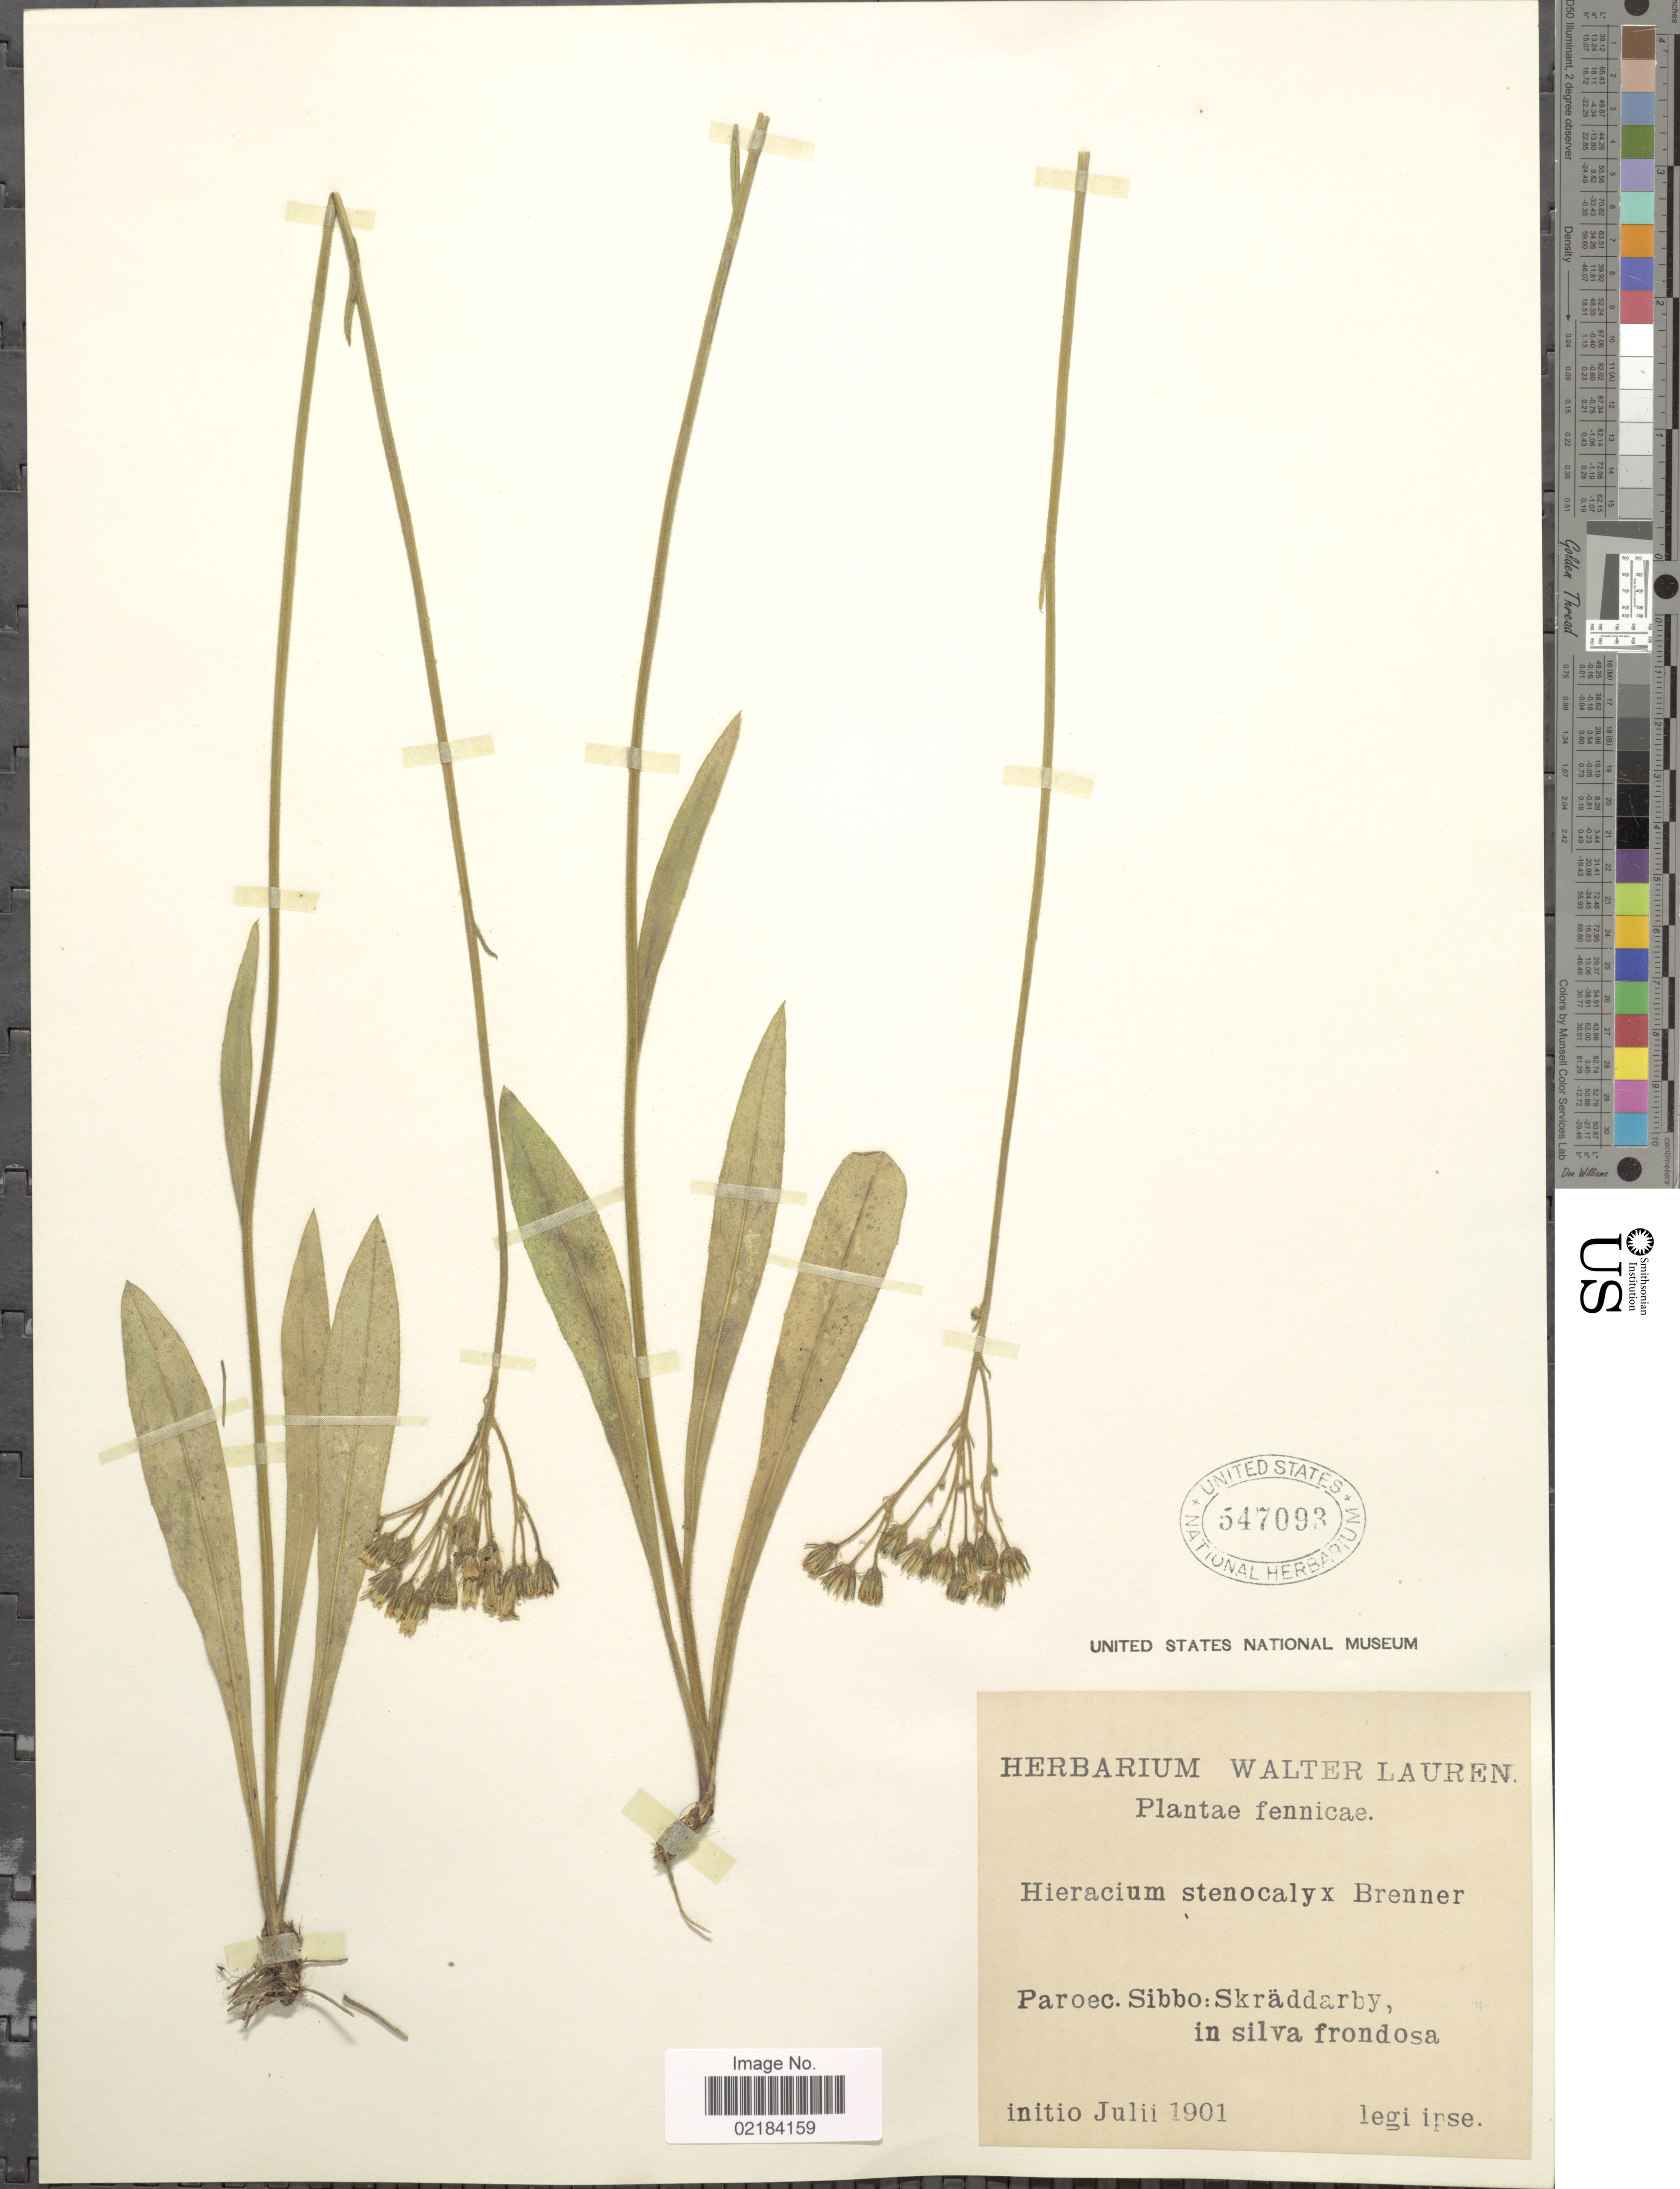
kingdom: Plantae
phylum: Tracheophyta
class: Magnoliopsida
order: Asterales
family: Asteraceae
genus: Hieracium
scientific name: Hieracium stenocalyx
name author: Brenner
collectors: W. Lauren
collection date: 1901-07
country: Finland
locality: Fennicae, Paroec. Sibbo: Skräddarby, in silva frondosa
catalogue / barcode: US 547093